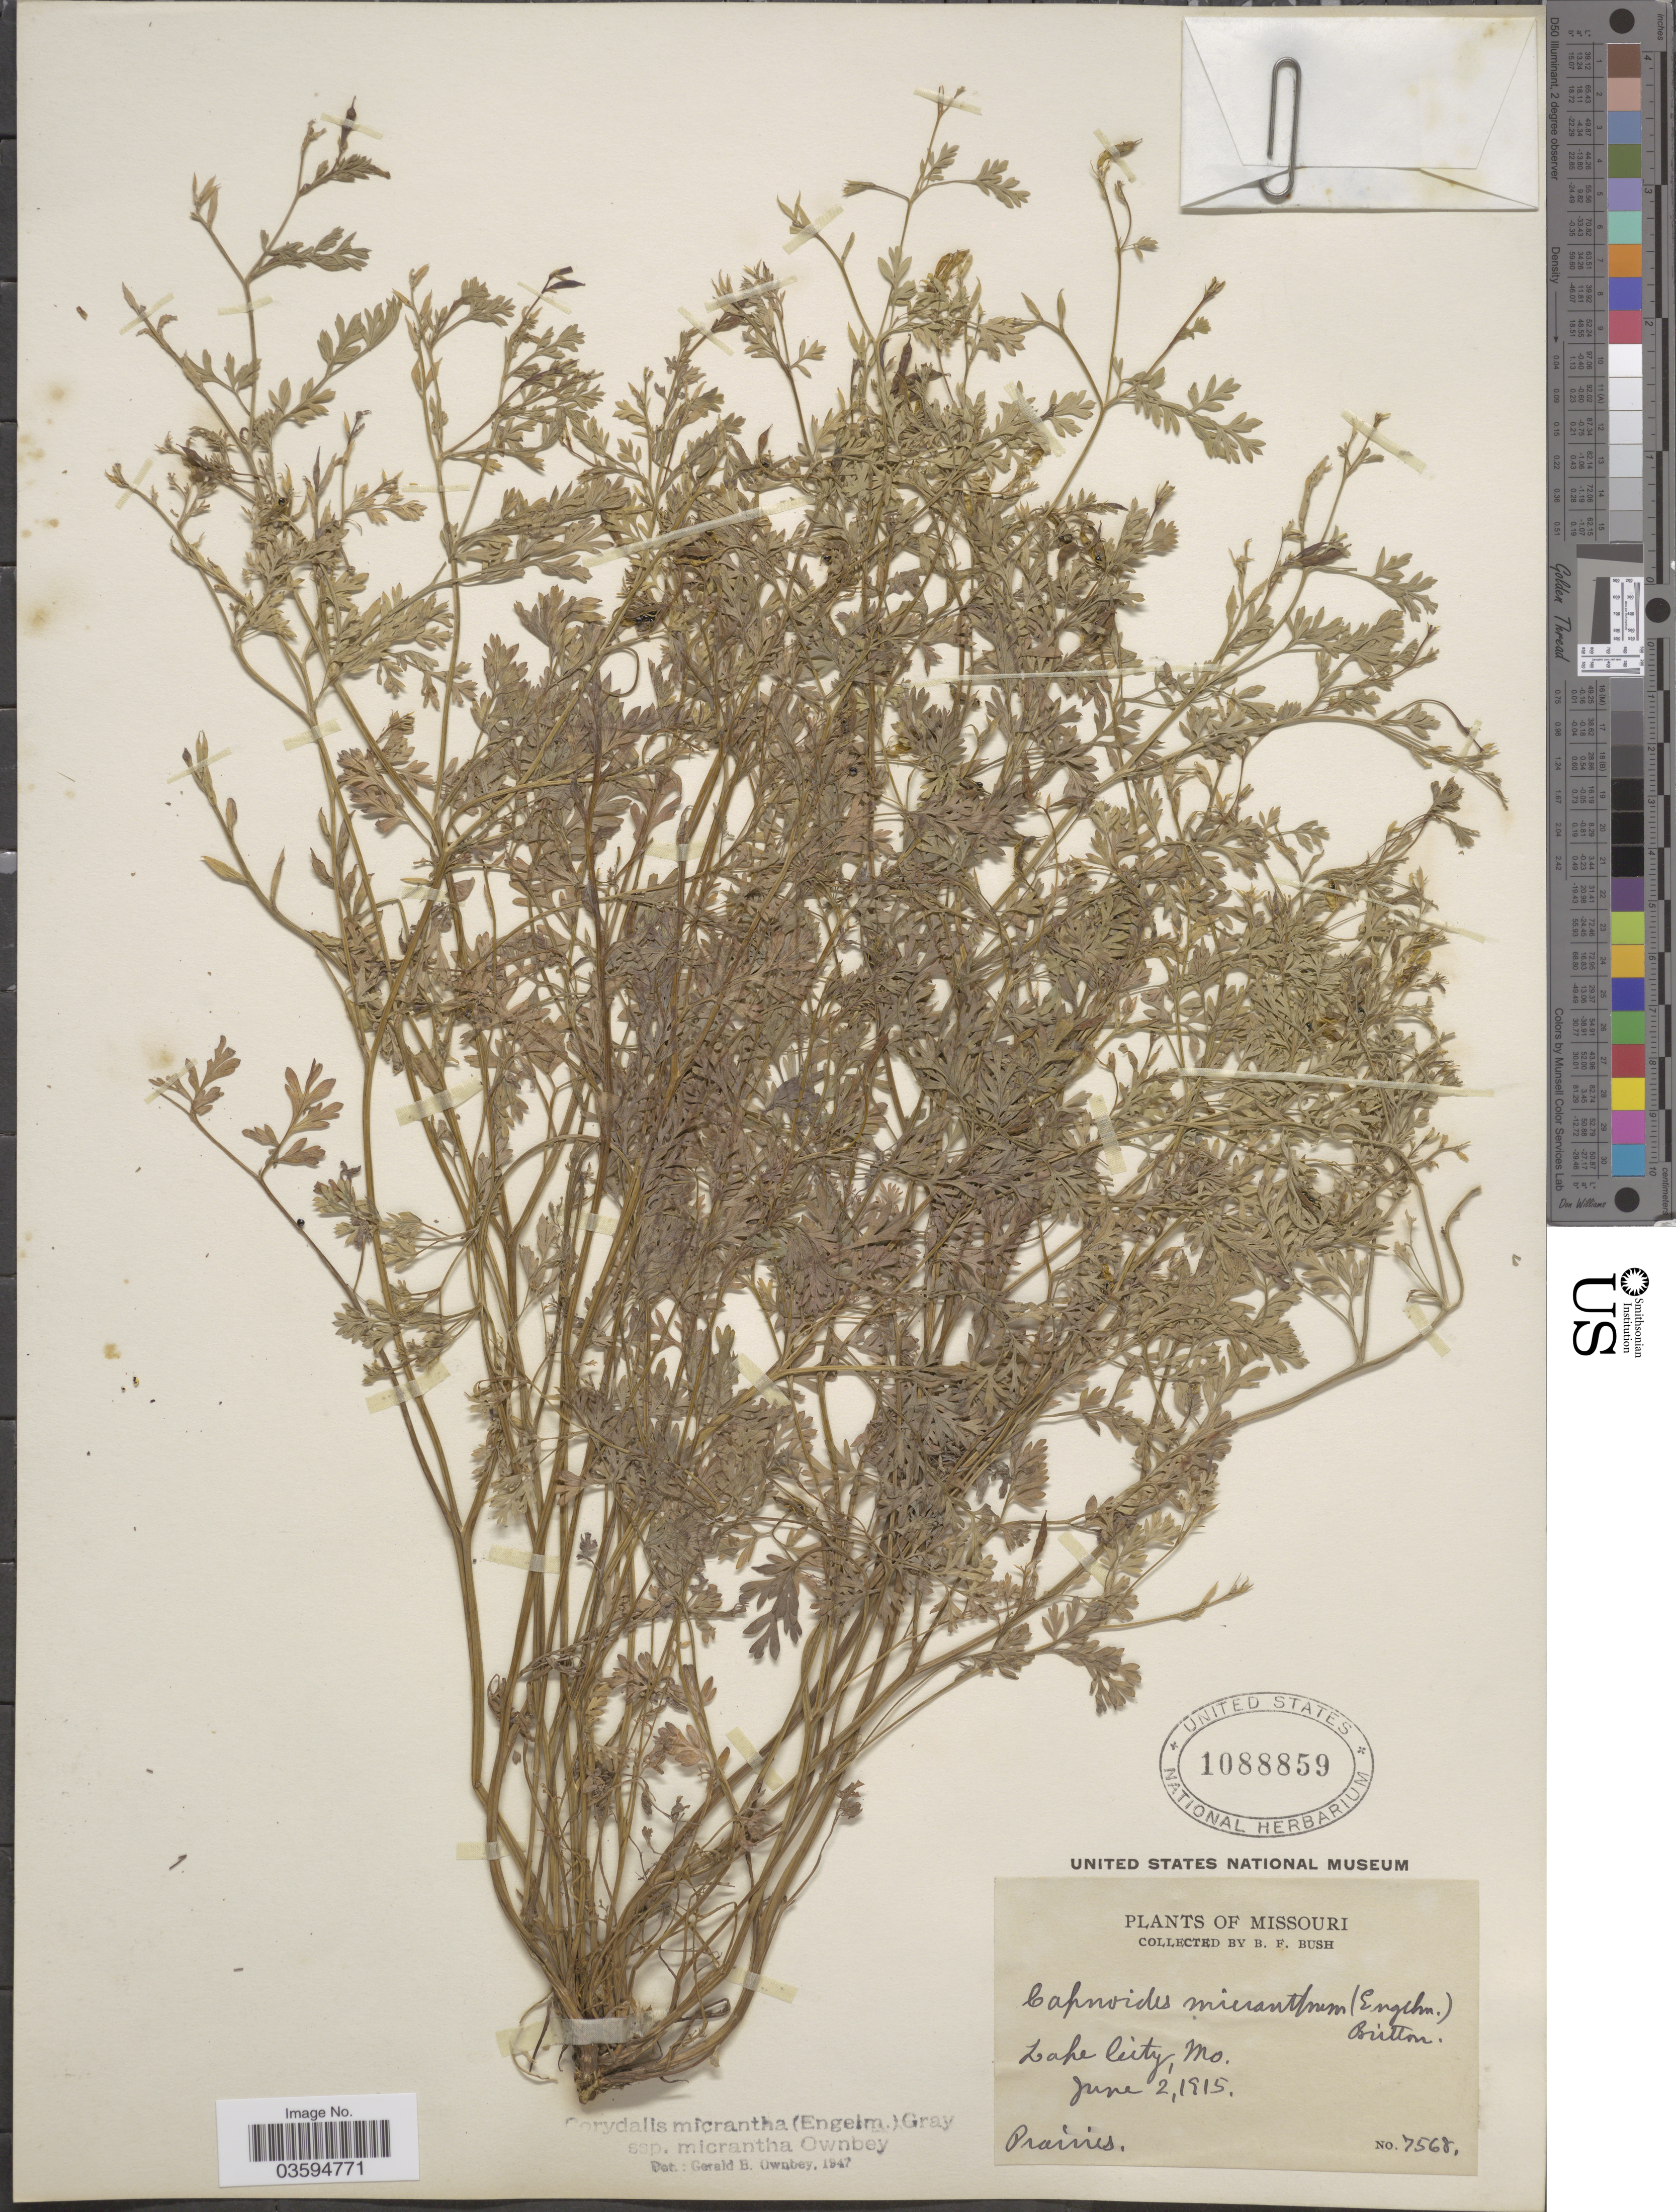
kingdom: Plantae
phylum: Tracheophyta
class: Magnoliopsida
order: Ranunculales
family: Papaveraceae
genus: Corydalis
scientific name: Corydalis micrantha subsp. micrantha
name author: (Engelm. & A. Gray) A. Gray & J.M. Coult.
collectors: B. F. Bush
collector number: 7568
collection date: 1915-06-02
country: United States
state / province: Missouri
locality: Lake City.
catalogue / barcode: US 1088859